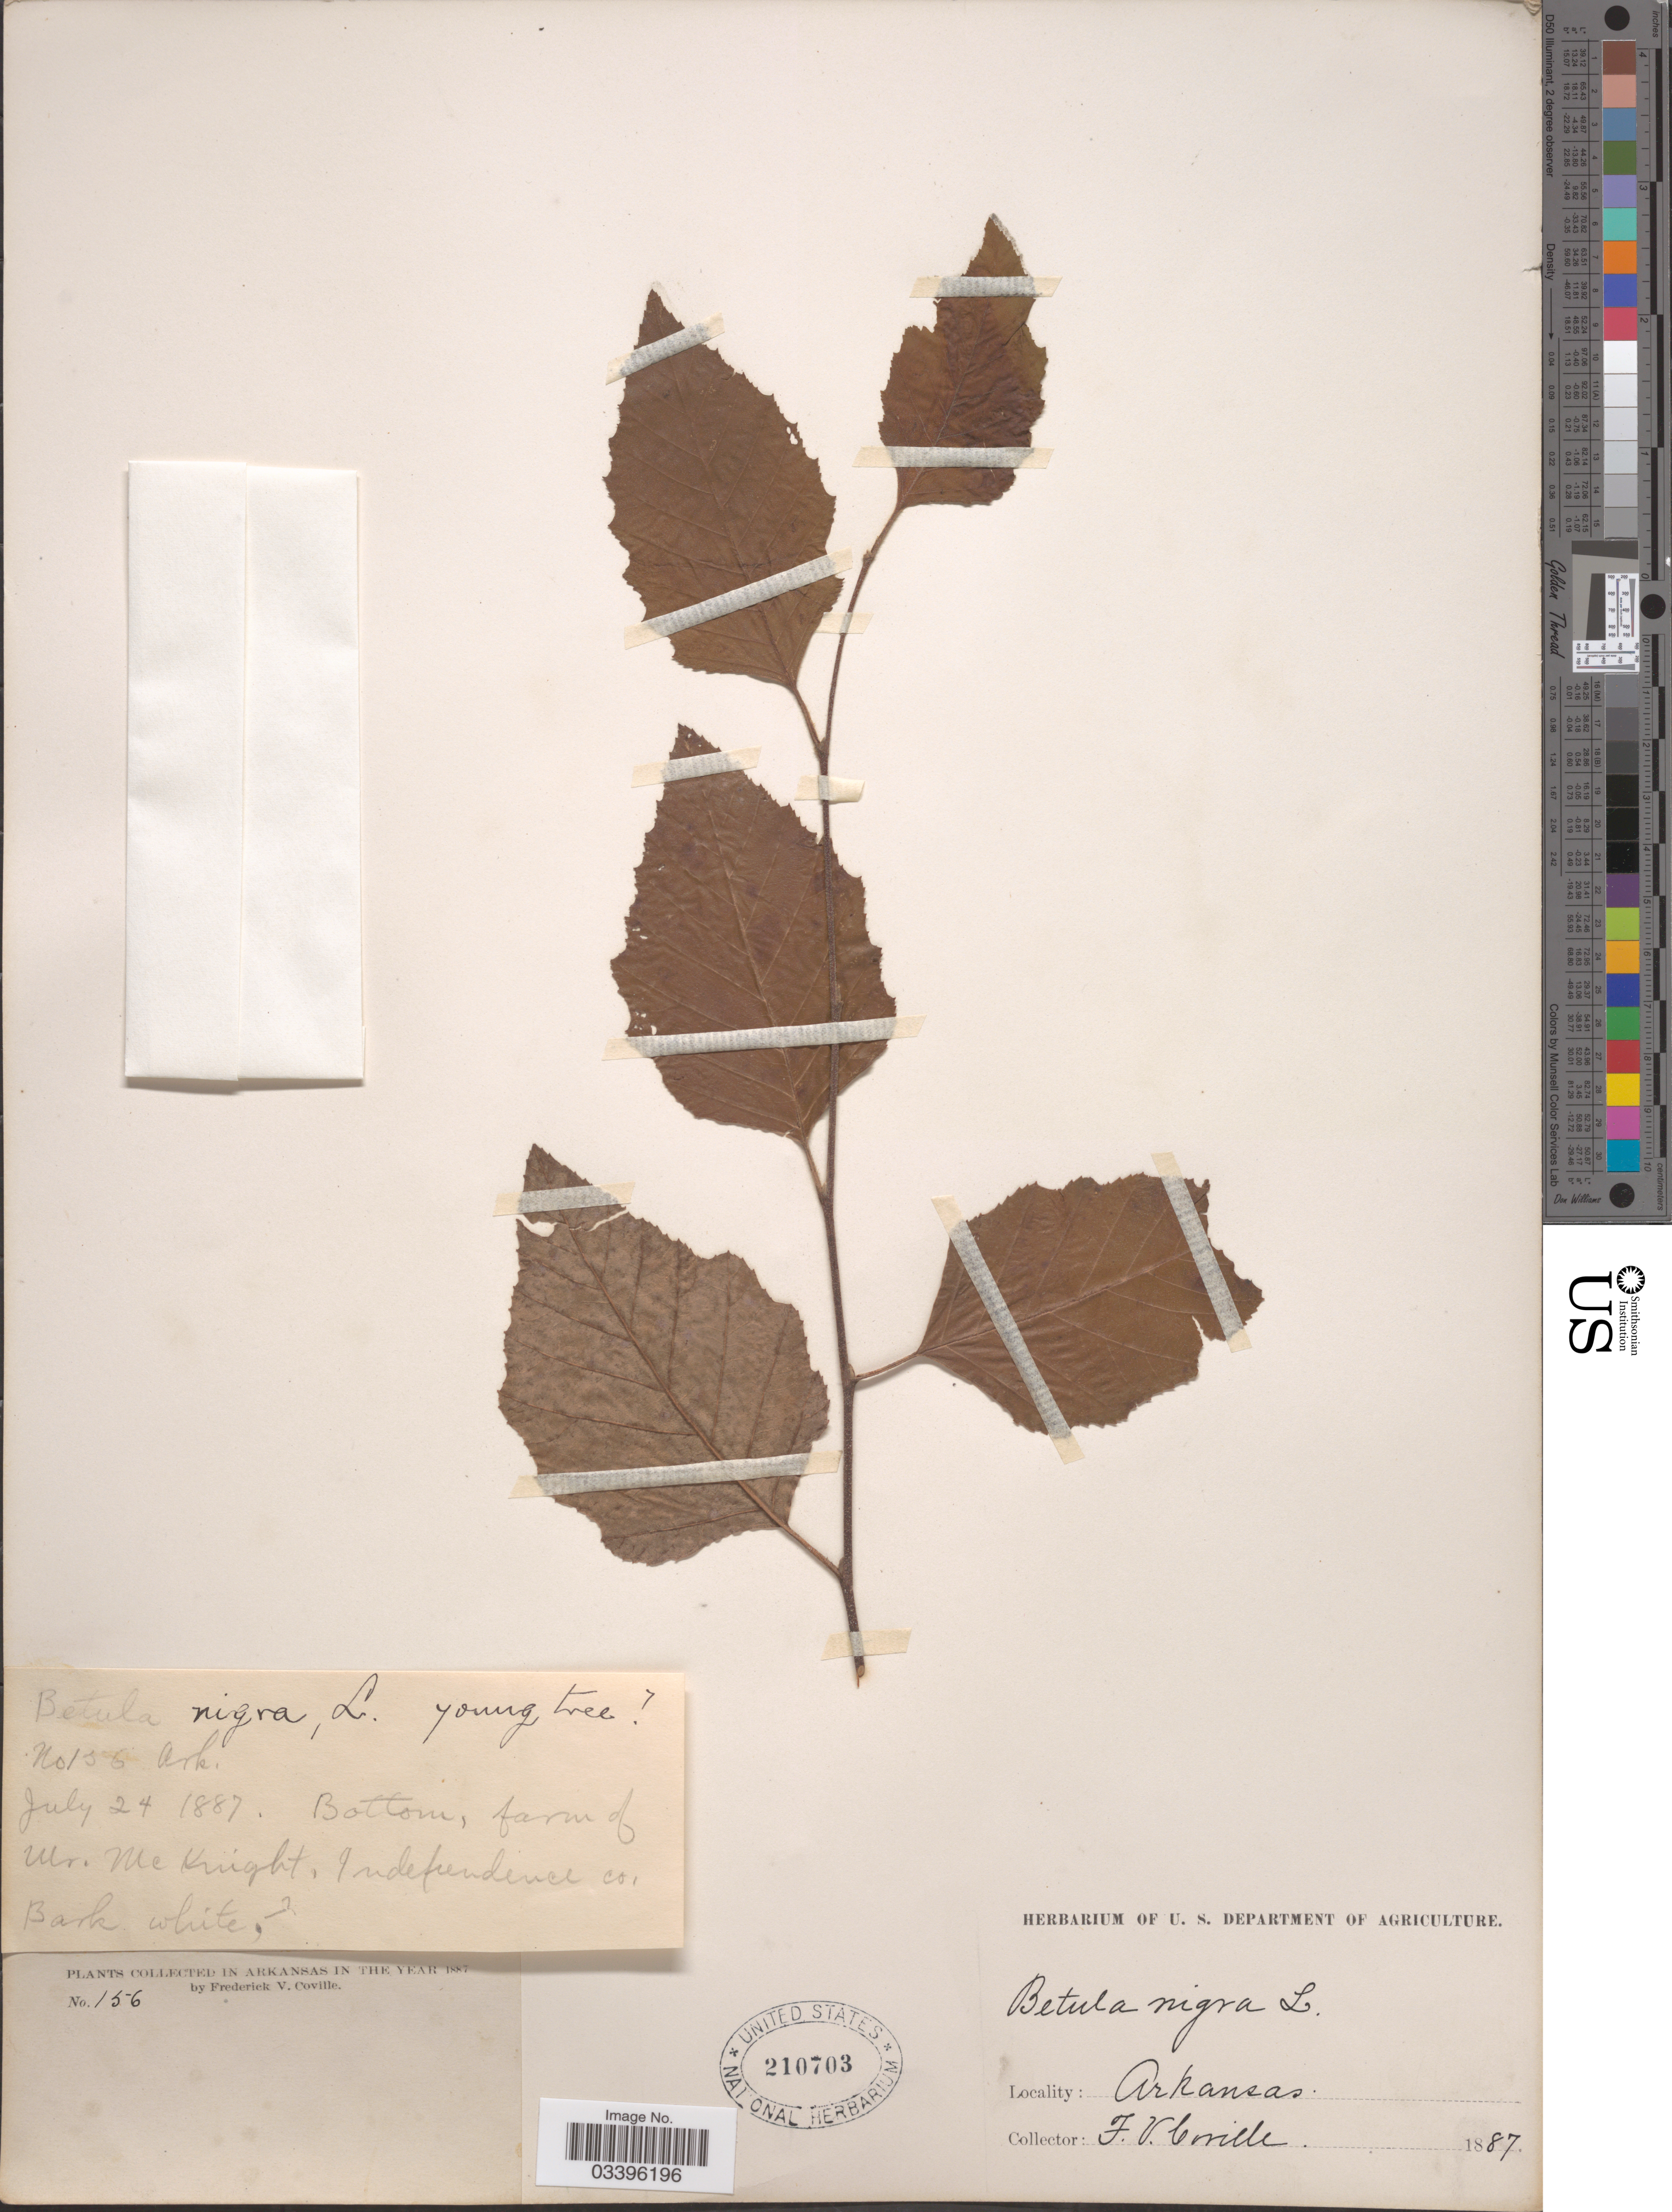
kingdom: Plantae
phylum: Tracheophyta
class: Magnoliopsida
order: Fagales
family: Betulaceae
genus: Betula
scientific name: Betula nigra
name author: L.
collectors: F. V. Coville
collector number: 156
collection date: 1887-07-24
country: United States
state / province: Arkansas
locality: Bottom farm of Mt. McKnight, Independence Co.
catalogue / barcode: US 210703